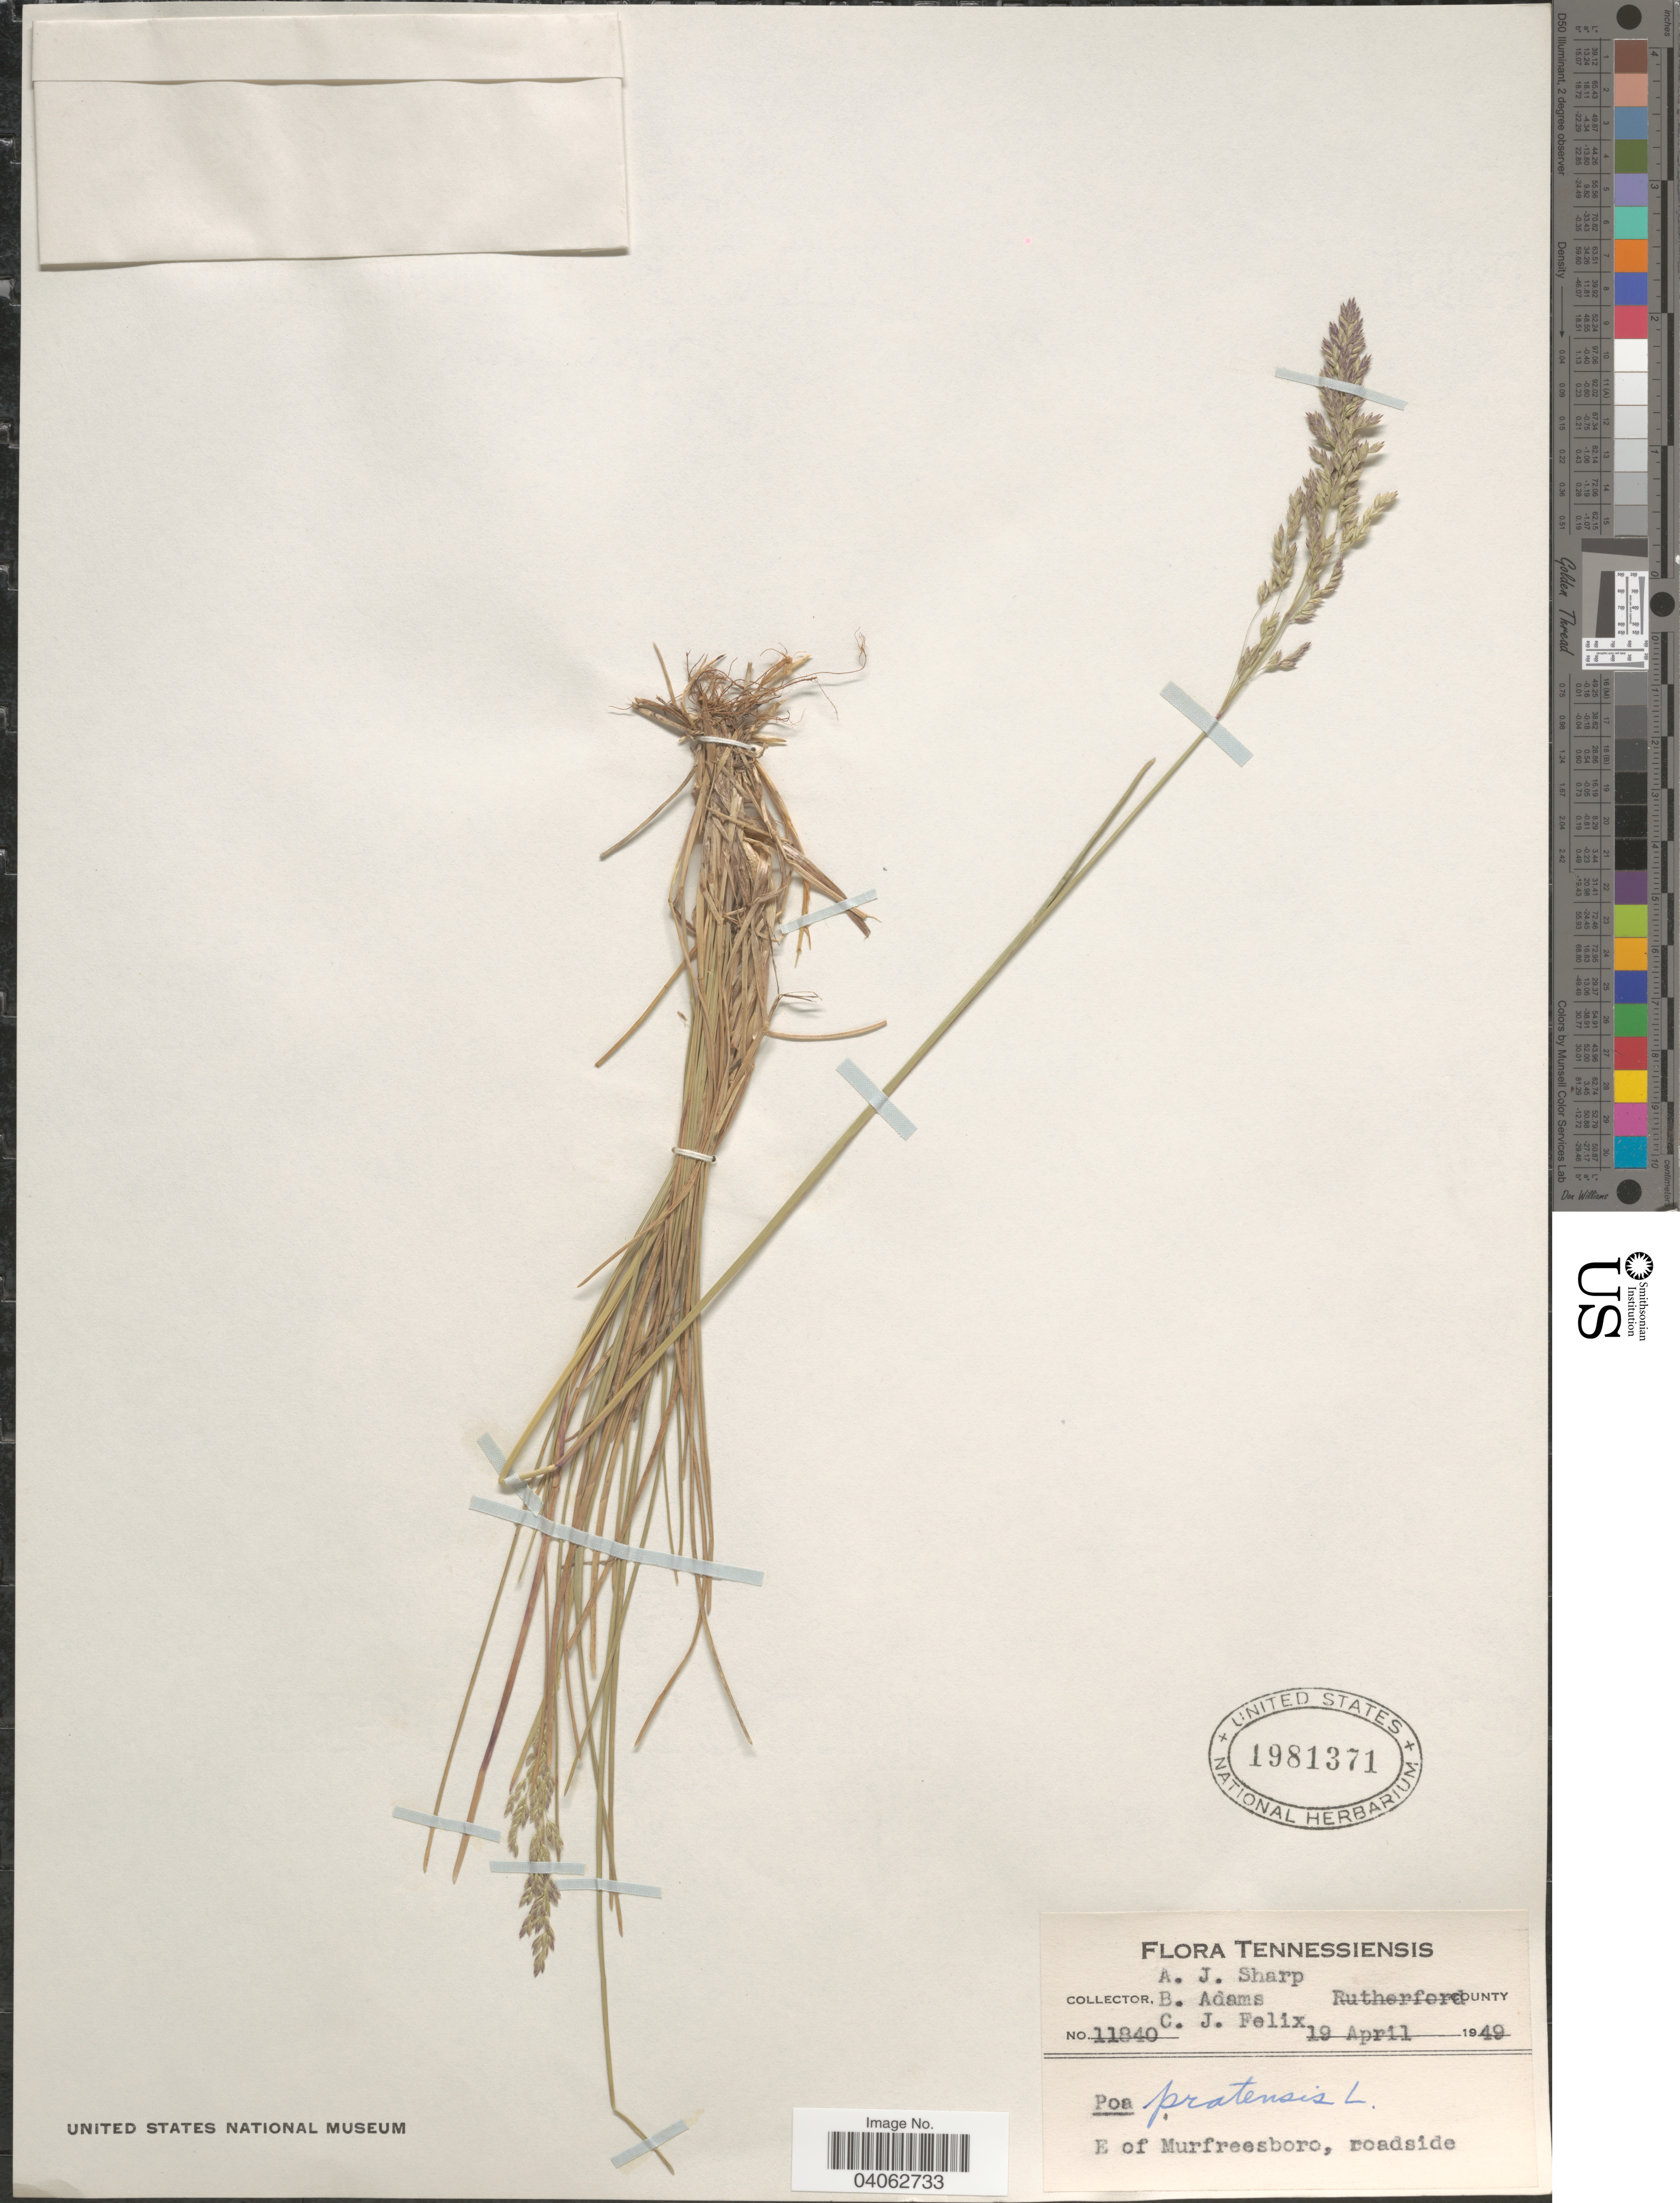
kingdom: Plantae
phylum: Tracheophyta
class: Liliopsida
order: Poales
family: Poaceae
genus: Poa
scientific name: Poa pratensis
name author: L.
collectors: A. J. Sharp, B. Adams & C. Felix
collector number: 11840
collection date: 1949-04-19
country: United States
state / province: Tennessee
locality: Rutherford County. E of Murfreesboro, roadside.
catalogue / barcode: US 1981371